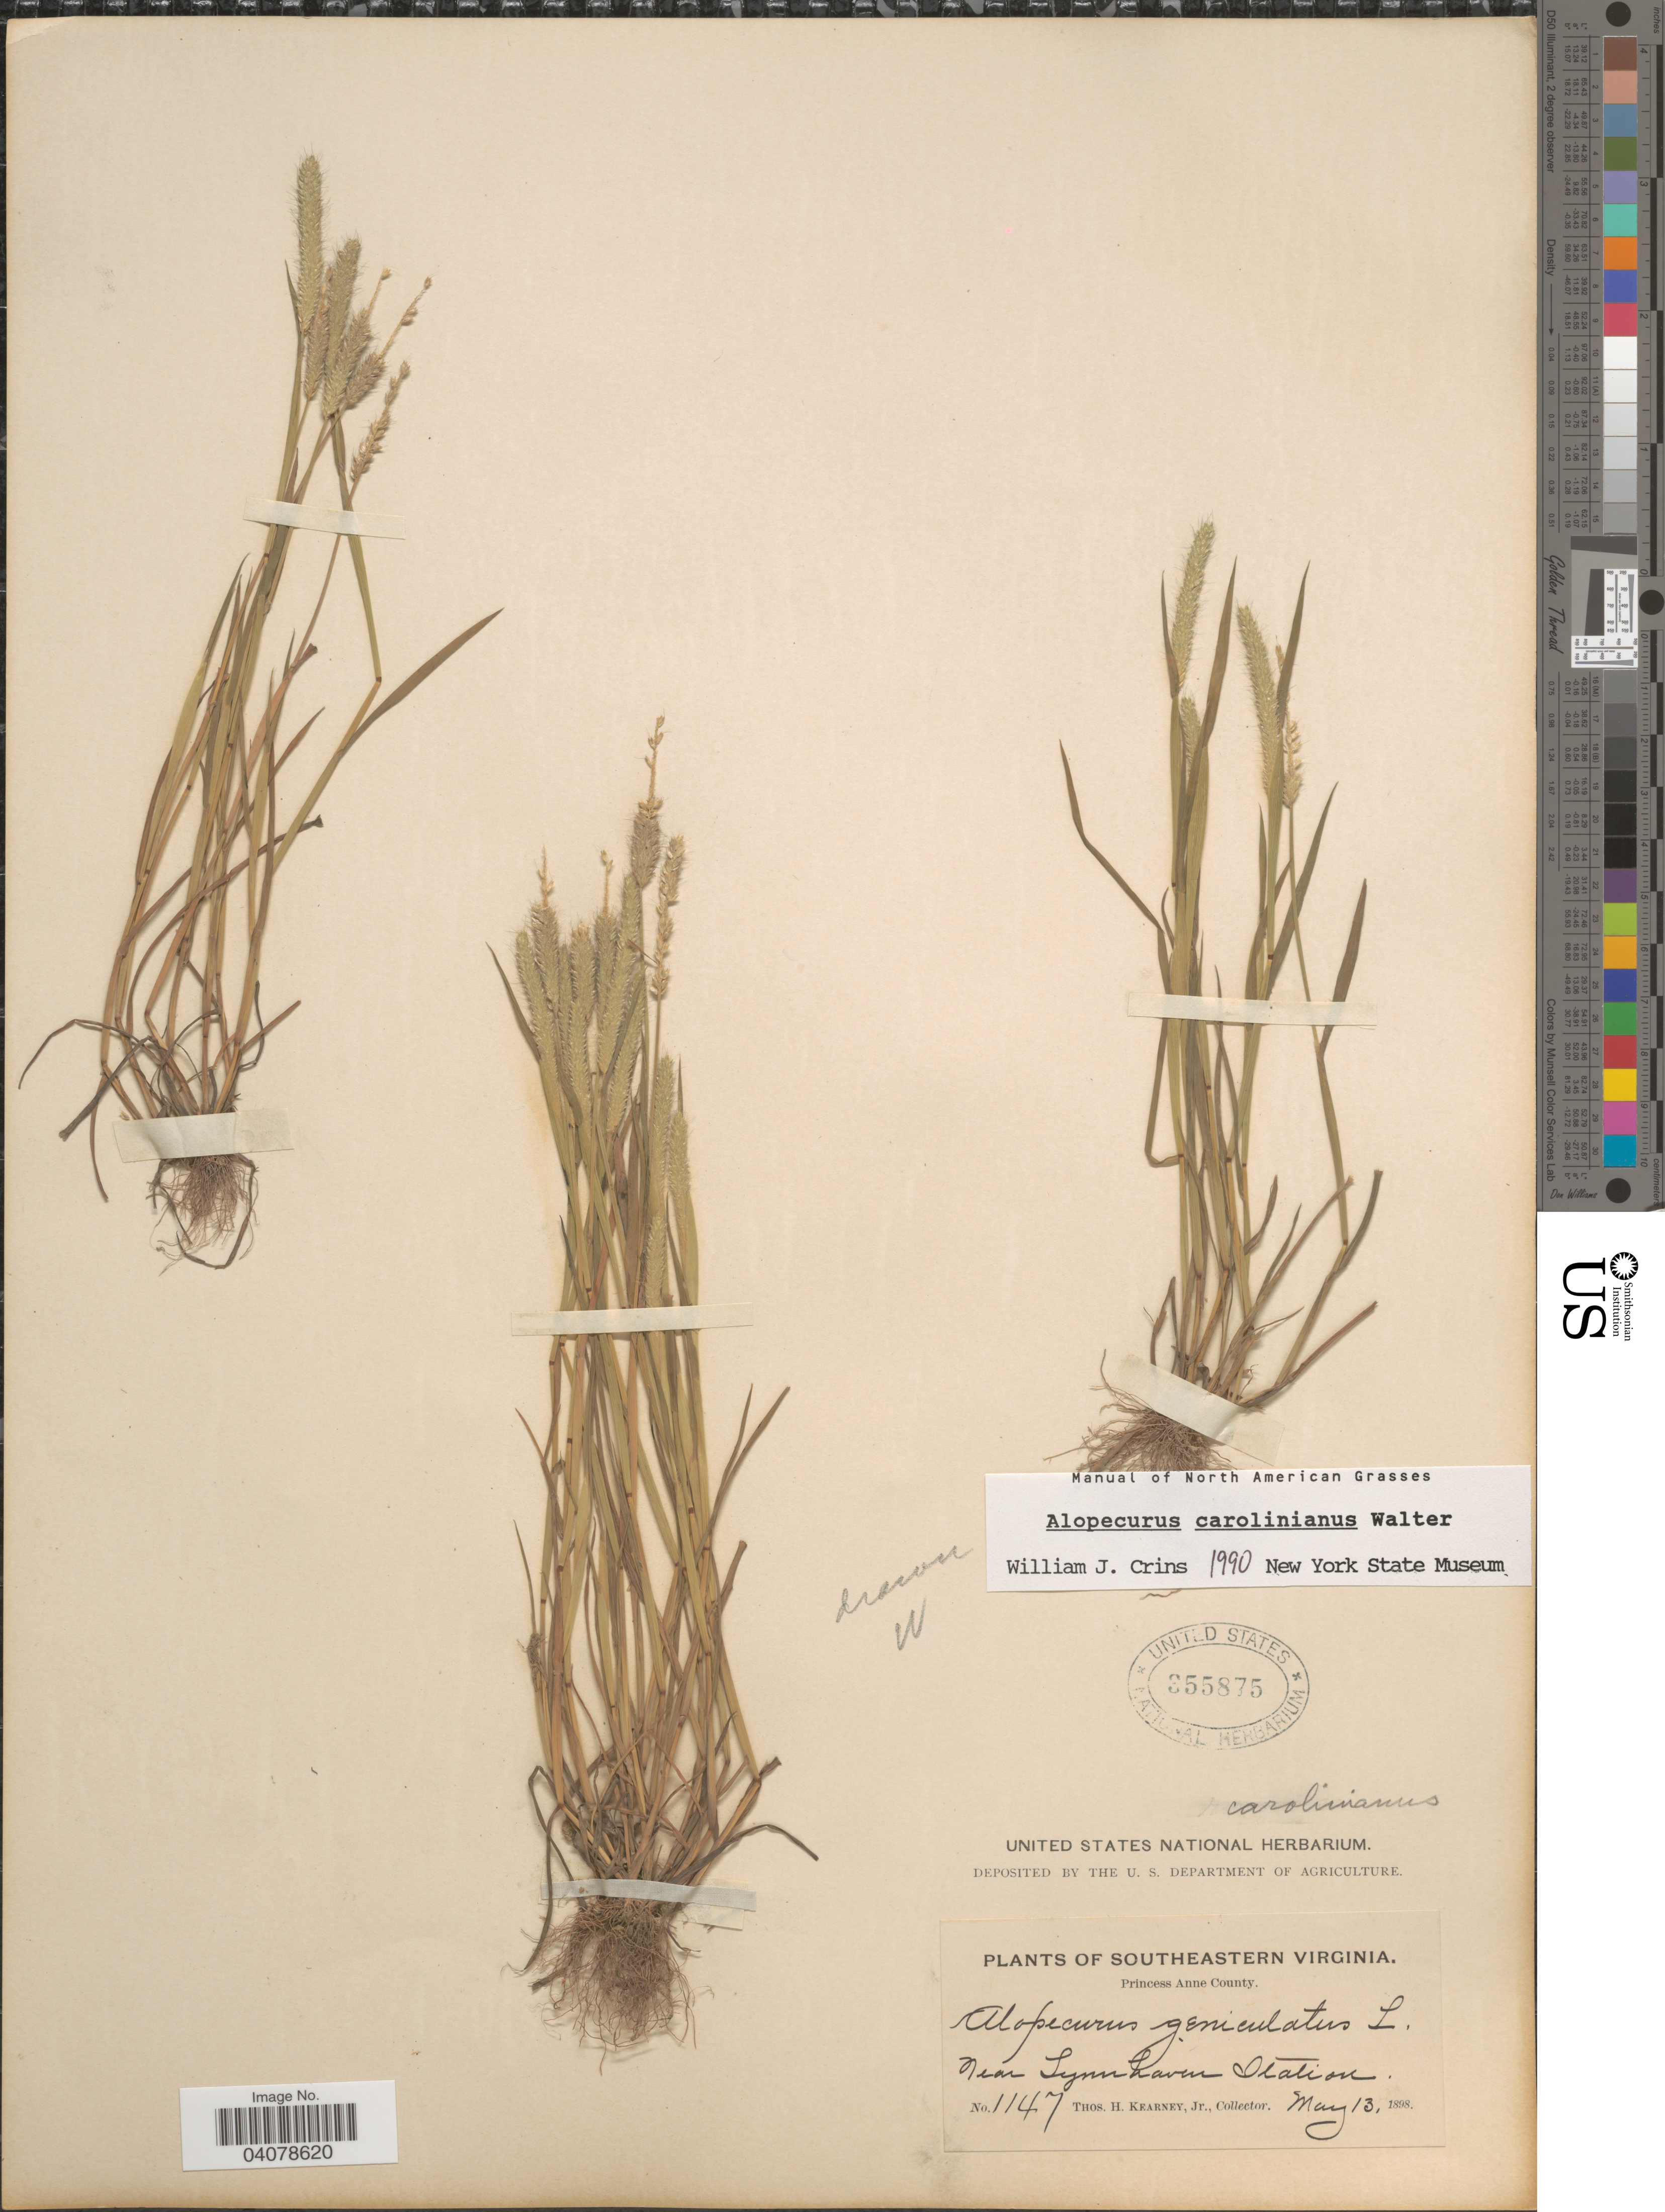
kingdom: Plantae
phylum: Tracheophyta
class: Liliopsida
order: Poales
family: Poaceae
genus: Alopecurus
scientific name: Alopecurus carolinianus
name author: Walter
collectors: T. H. Kearney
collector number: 1147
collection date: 1898-05-13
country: United States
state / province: Virginia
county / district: City of Virginia Beach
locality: Southeastern Virginia. Princess Anne County. Near Lynnhaven Station.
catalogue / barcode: US 355875